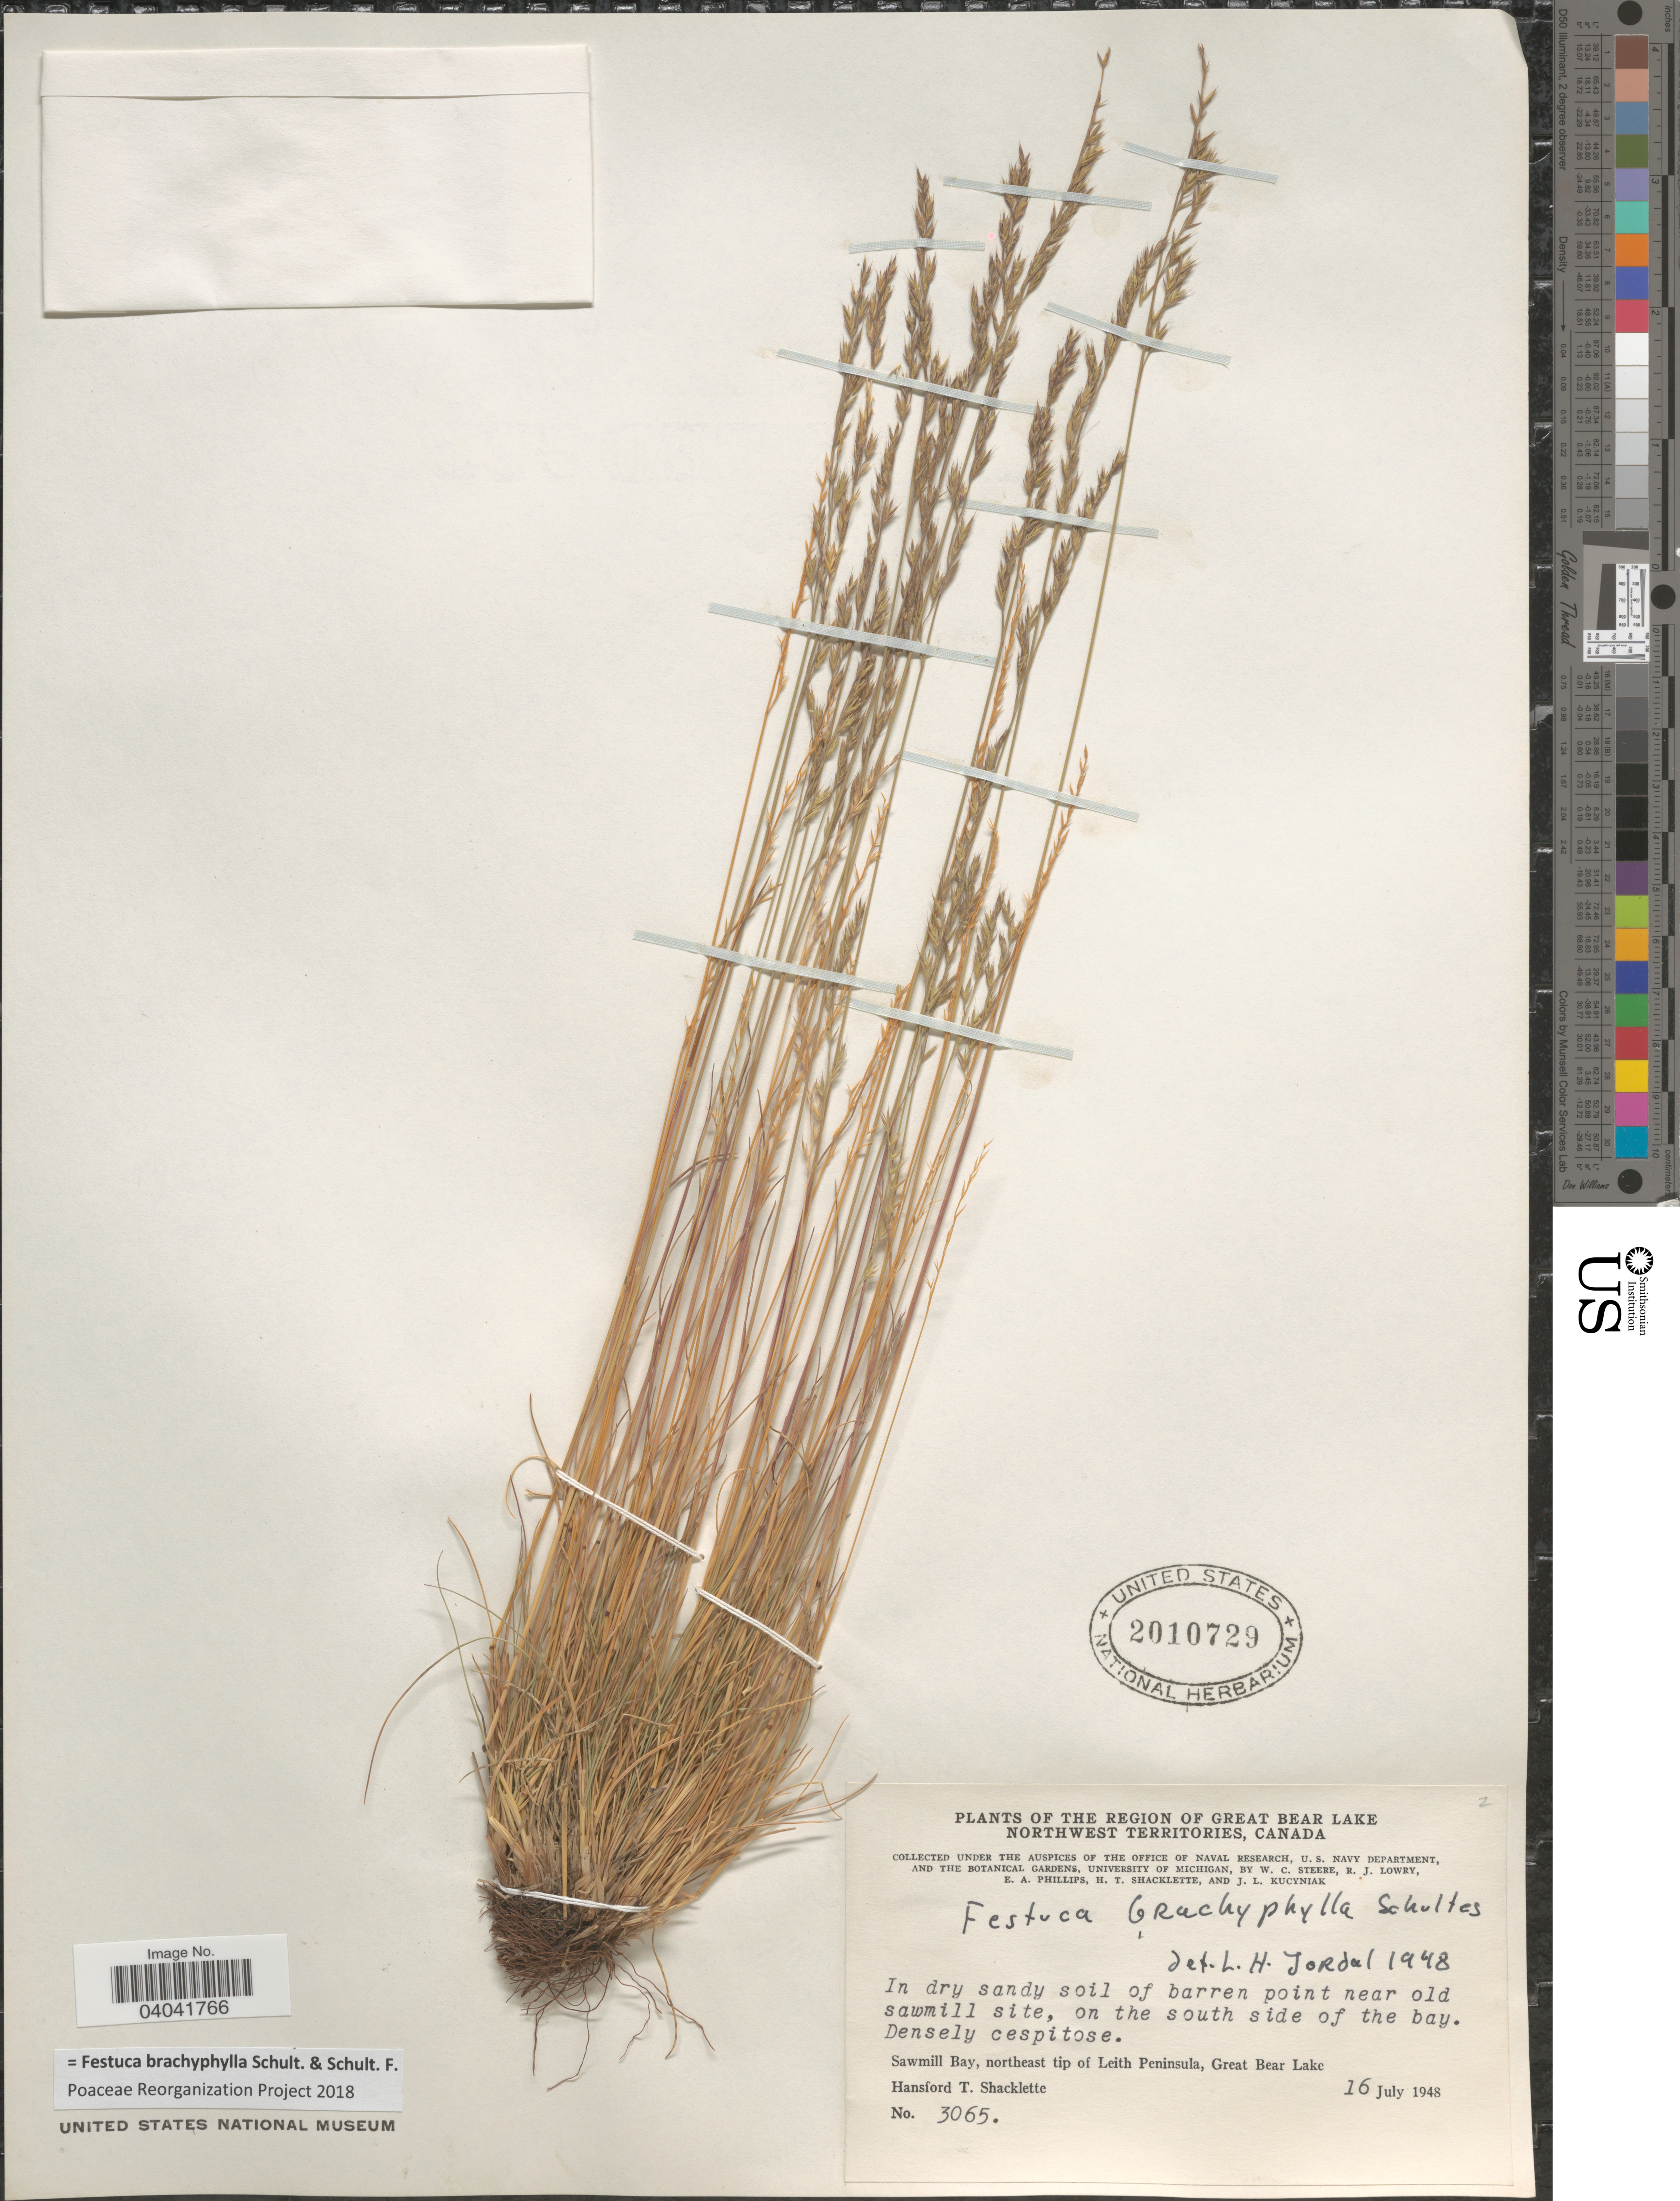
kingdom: Plantae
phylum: Tracheophyta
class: Liliopsida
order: Poales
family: Poaceae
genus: Festuca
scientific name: Festuca brachyphylla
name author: Schult. & Schult. f.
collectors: H. Shacklette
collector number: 3065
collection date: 1948-07-16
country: Canada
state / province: Northwest Territories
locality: The Region of Great Bear Lake. On the south side of the bay. Sawmill Bay, northeast tip of Leith Peninsula, Great Bear Lake.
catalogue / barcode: US 2010729